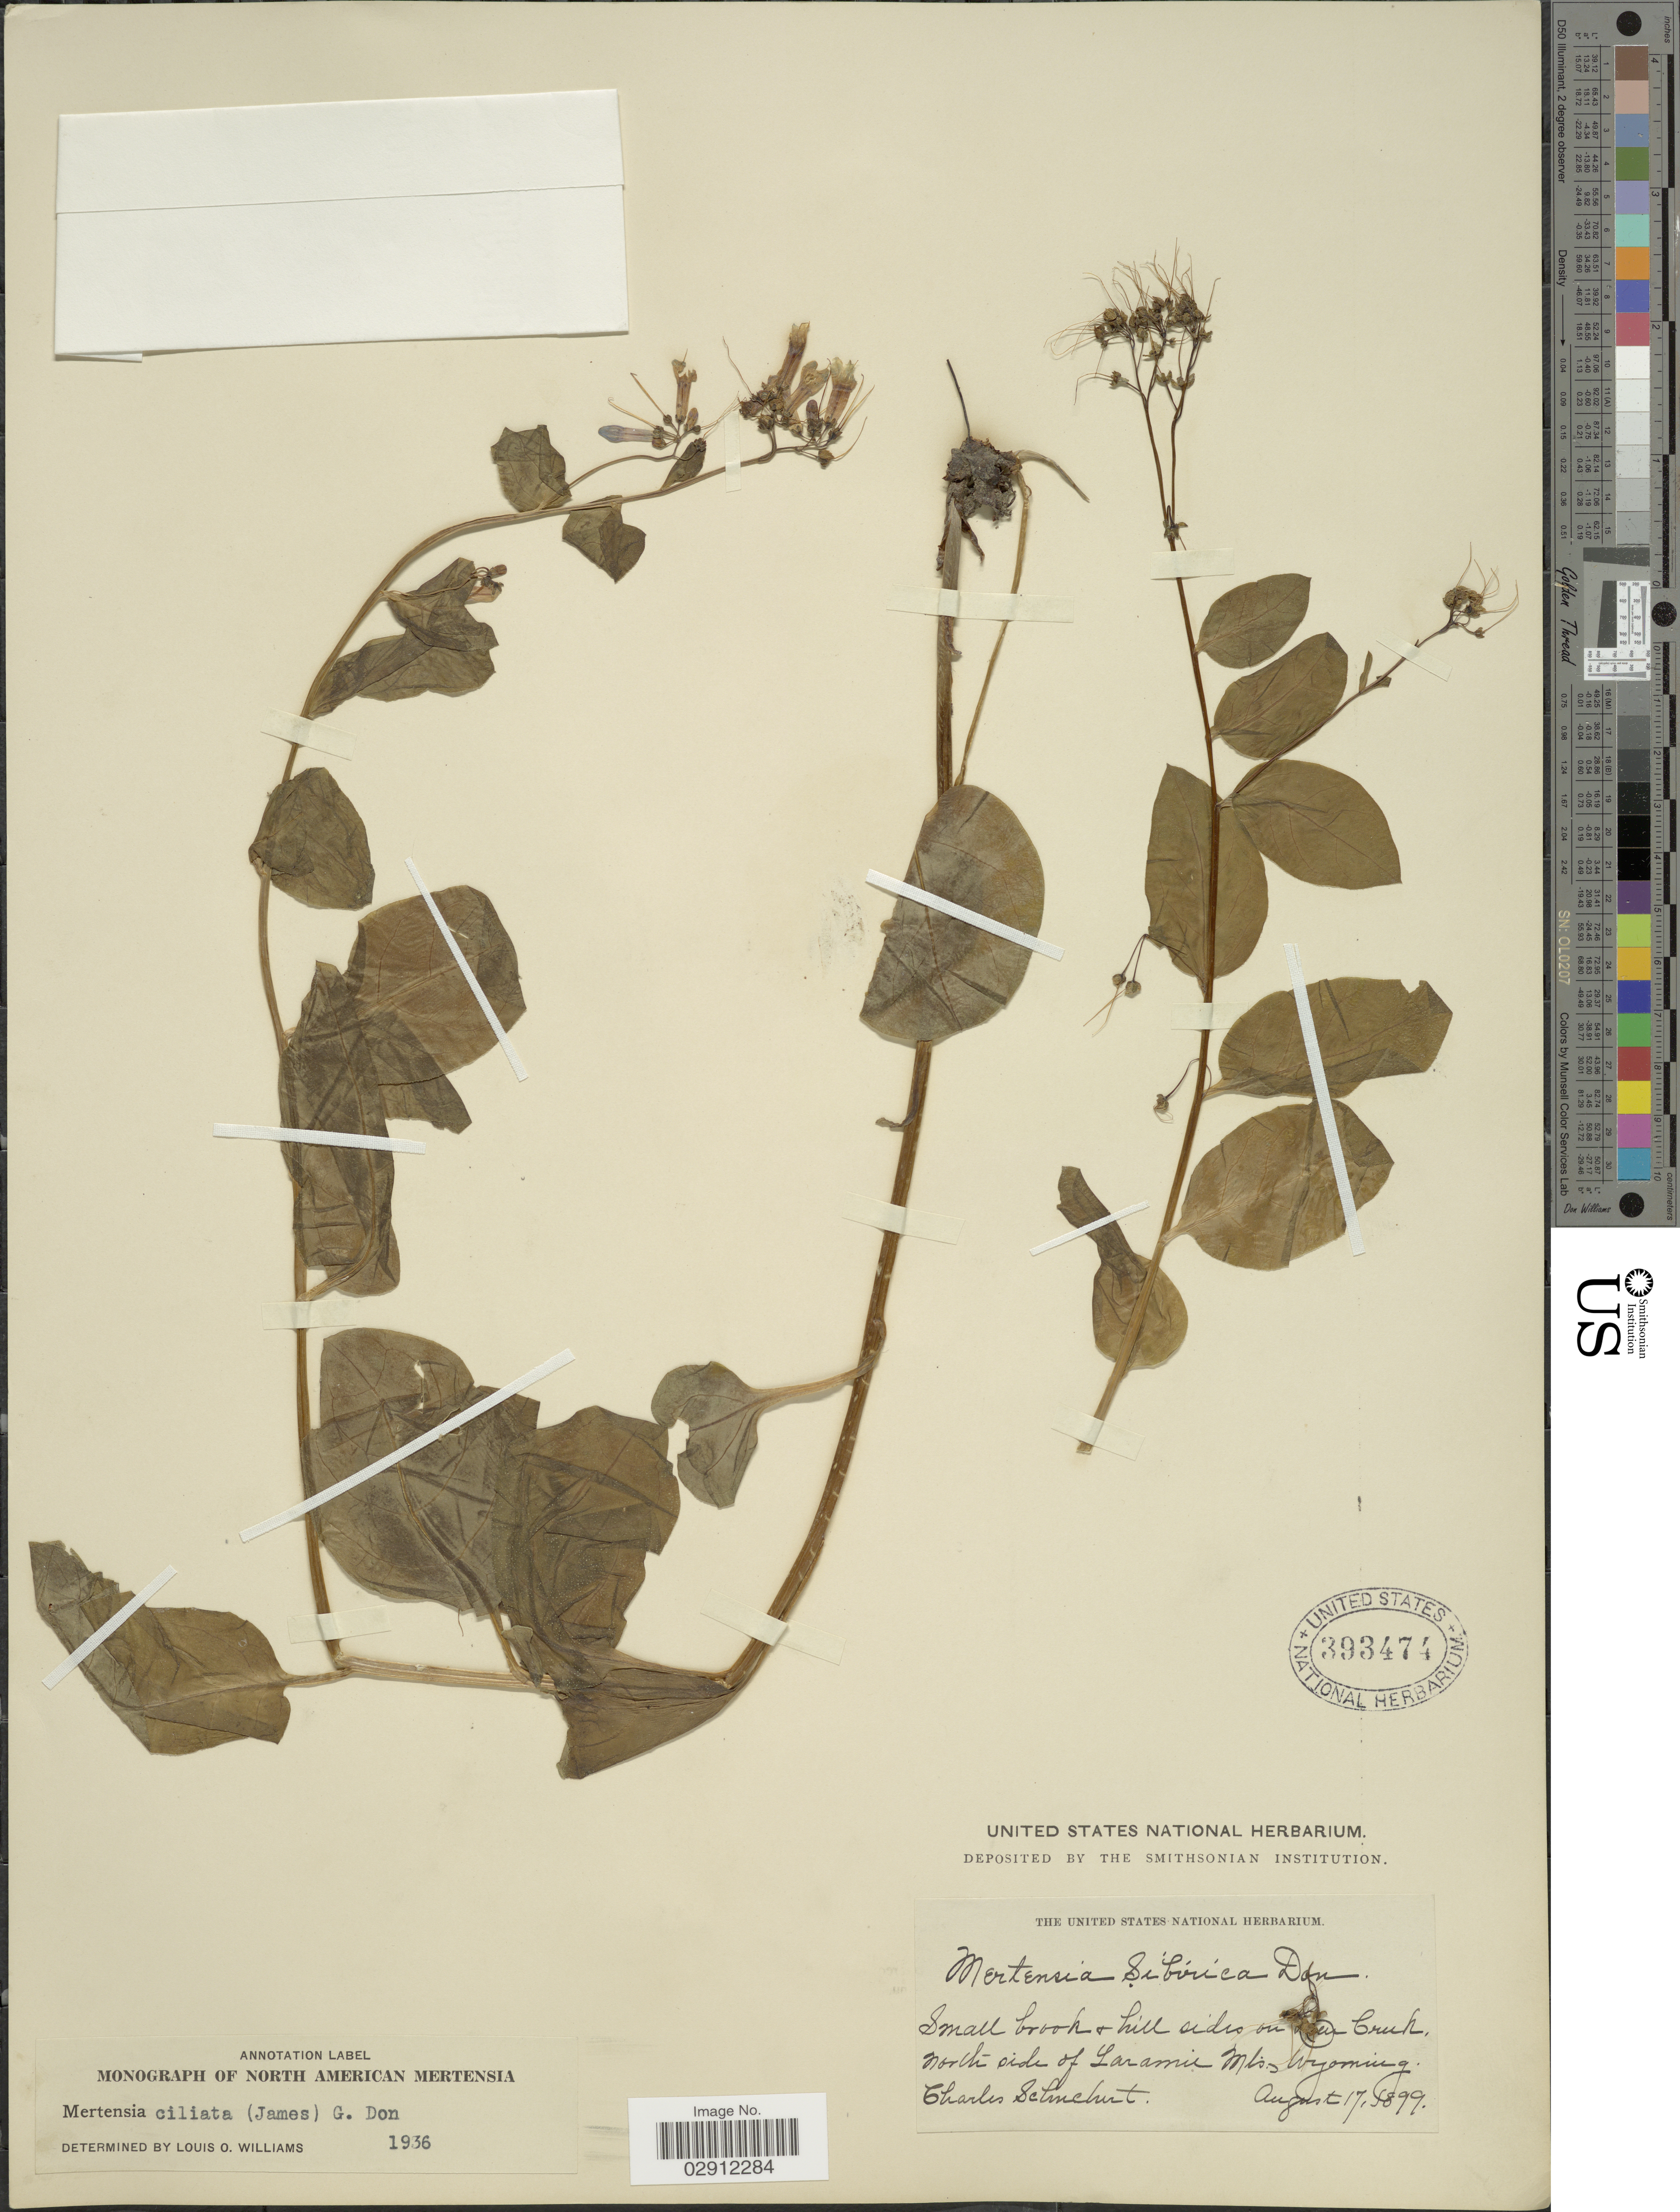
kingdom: Plantae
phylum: Tracheophyta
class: Magnoliopsida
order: Boraginales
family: Boraginaceae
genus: Mertensia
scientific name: Mertensia ciliata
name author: (James) G. Don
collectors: C. Schuchert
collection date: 1899-08-17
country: United States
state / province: Wyoming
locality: Small brook & hill sides on [illegible text] Creek, North side of Laramie Mts.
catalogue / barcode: US 393474